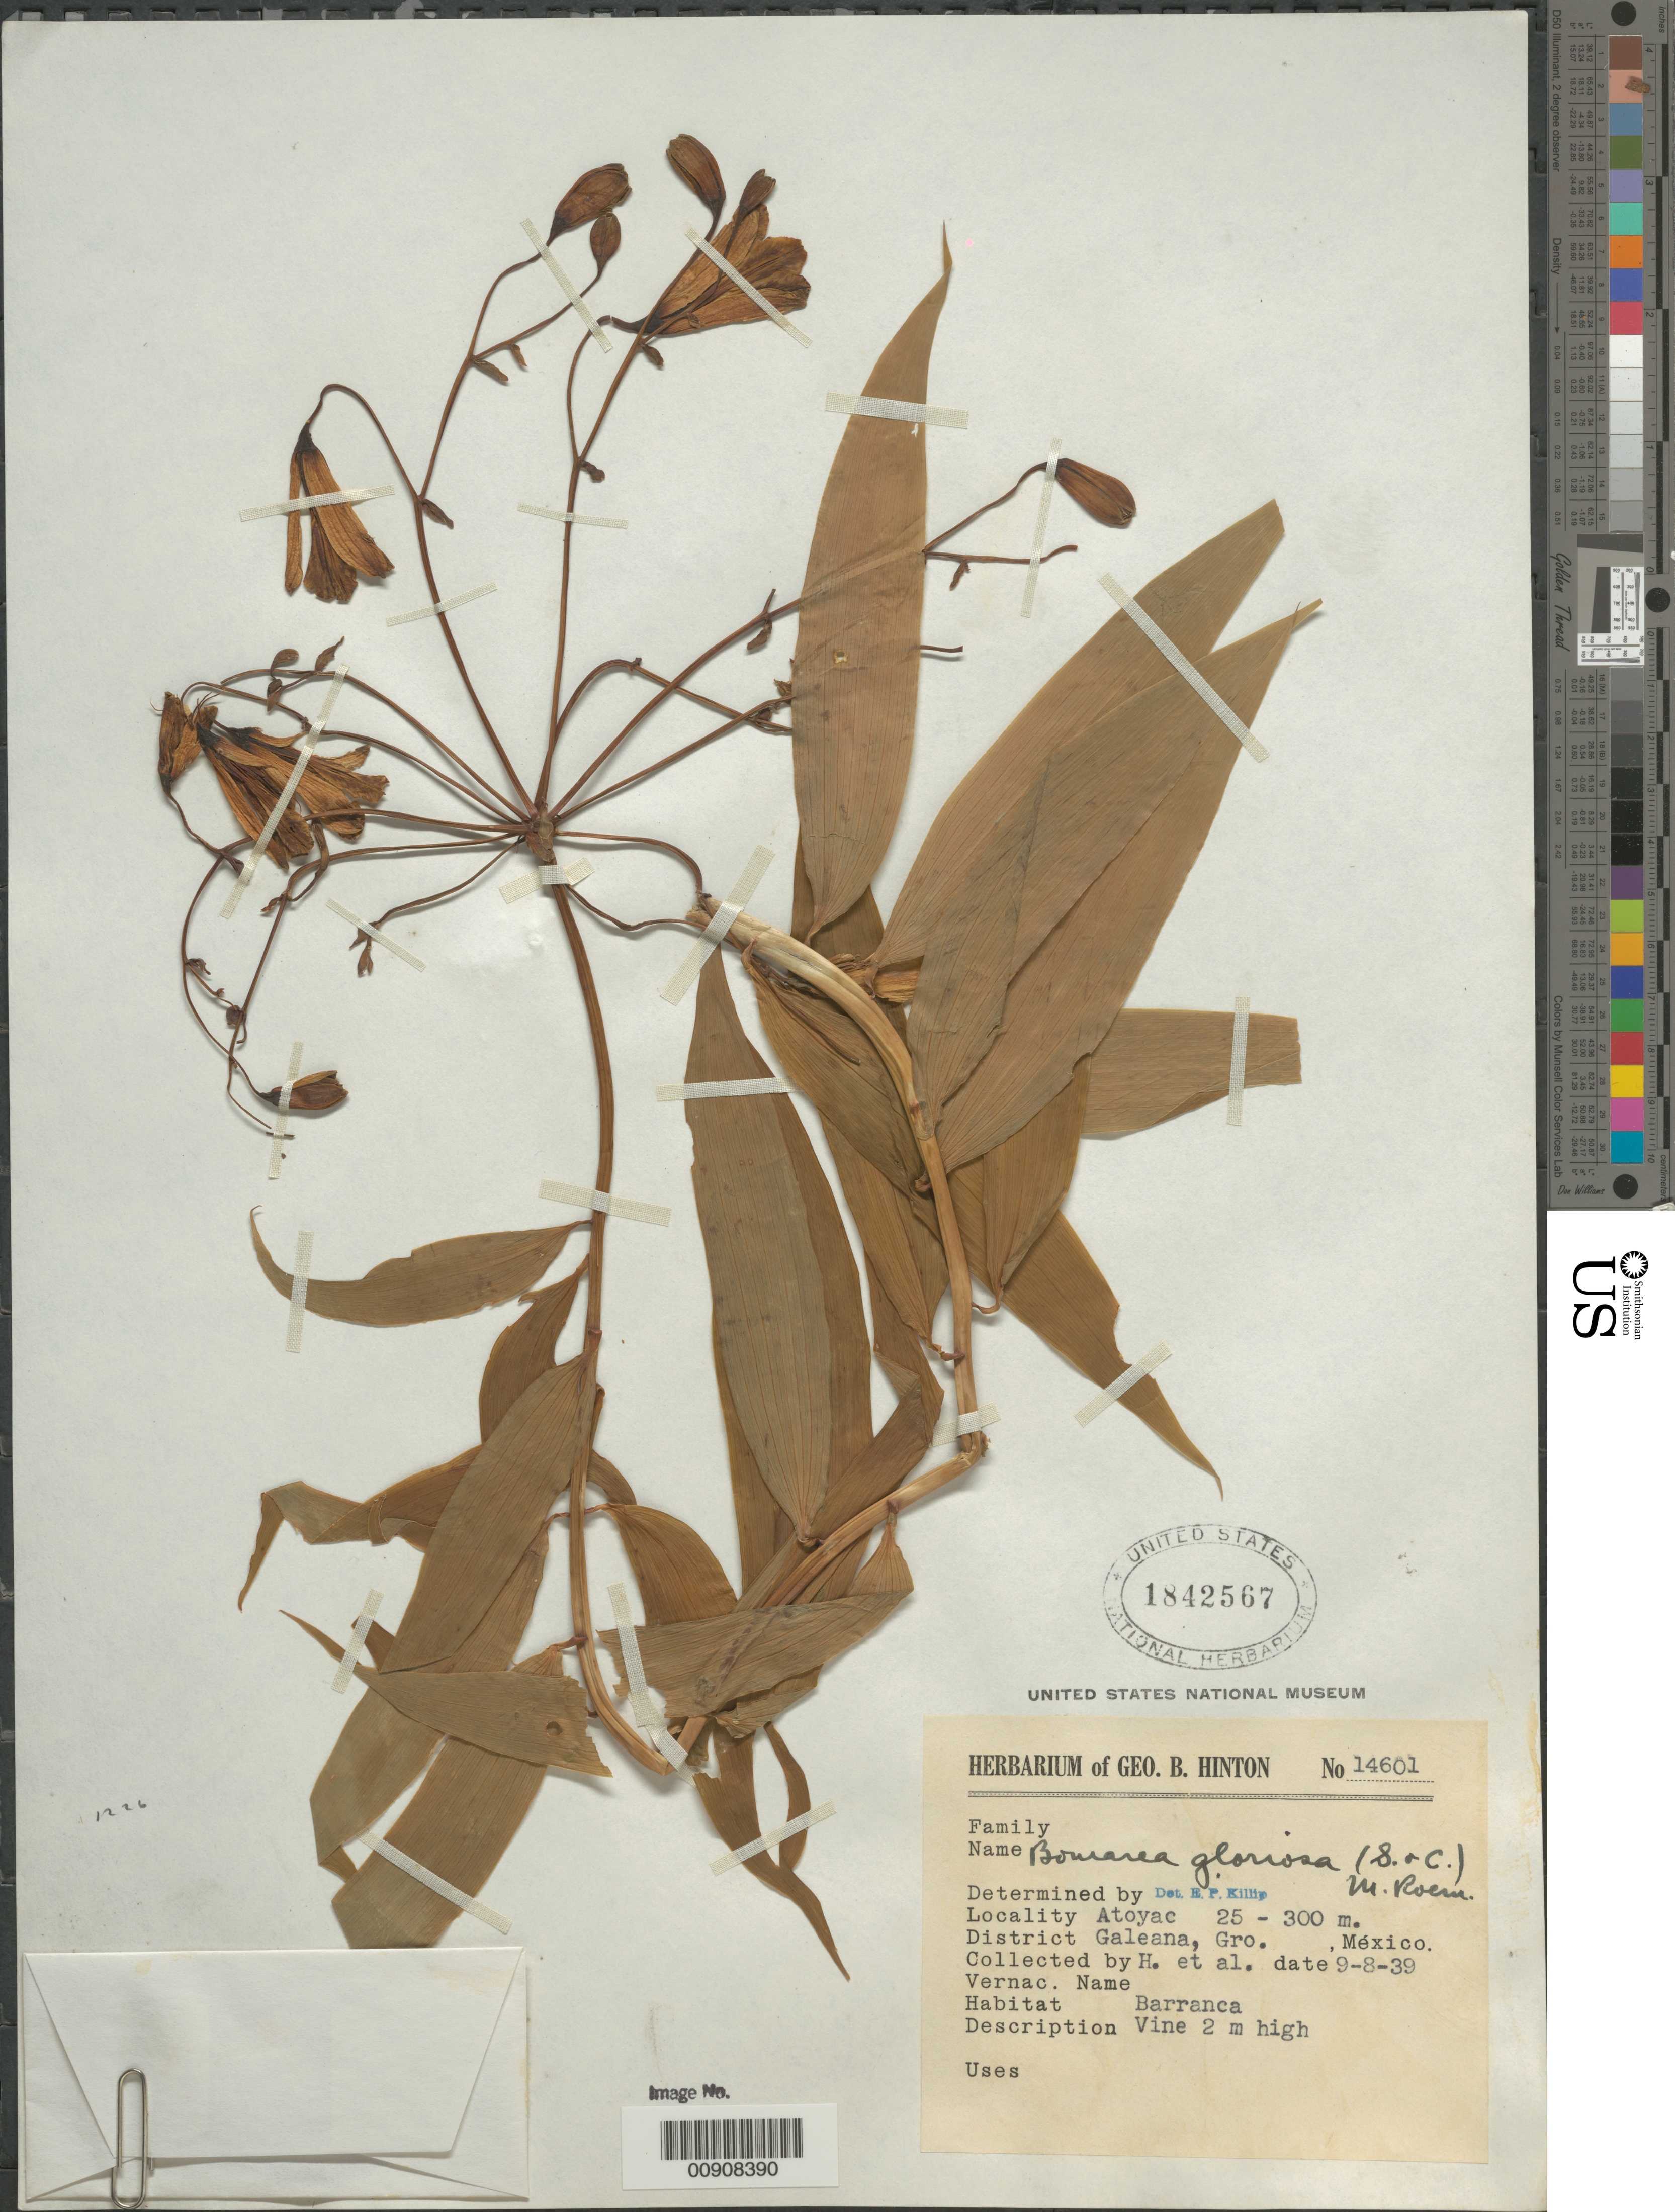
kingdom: Plantae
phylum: Tracheophyta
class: Liliopsida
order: Liliales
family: Alstroemeriaceae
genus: Bomarea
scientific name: Bomarea gloriosa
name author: (Schltdl.) M. Roem.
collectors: G. B. Hinton & et al.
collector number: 14601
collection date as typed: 08 Sep 1939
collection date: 1939-09-08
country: Mexico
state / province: Guerrero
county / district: Tecpan de Galeana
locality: Atoyac, District Galeana, Guerrero.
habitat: Barranca.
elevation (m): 25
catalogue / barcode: US 1842567